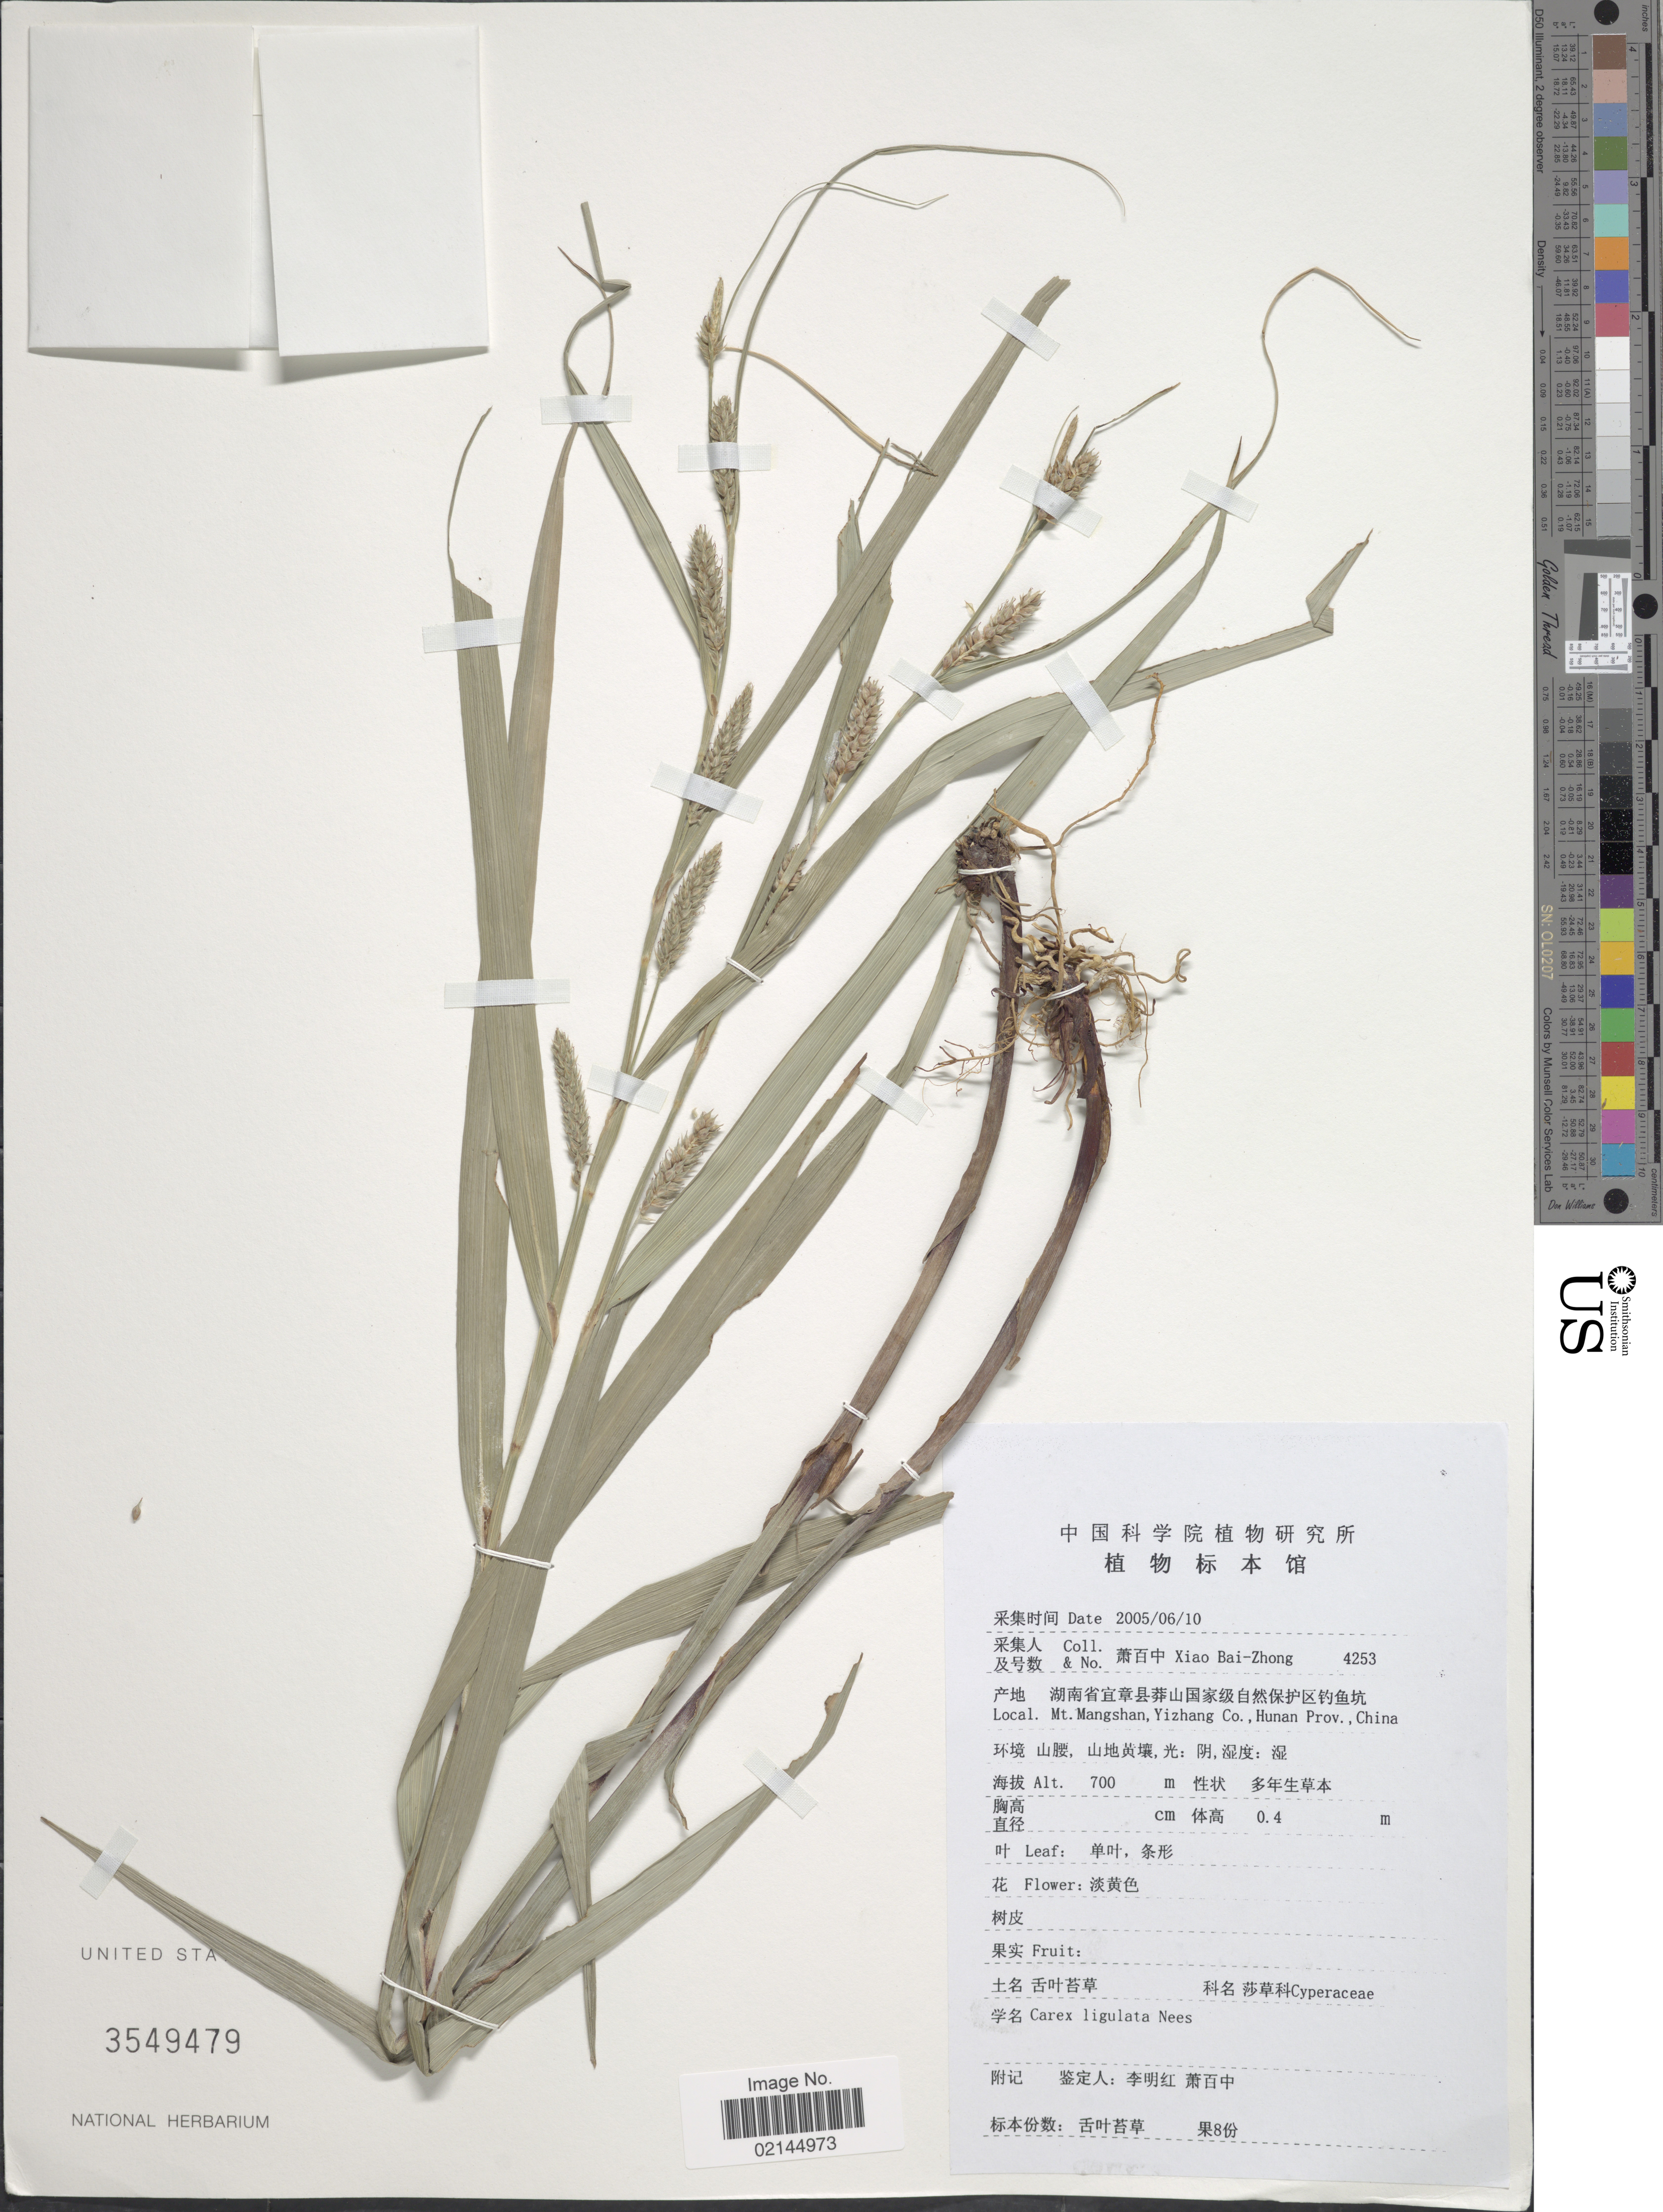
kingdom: Plantae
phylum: Tracheophyta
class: Liliopsida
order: Poales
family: Cyperaceae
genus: Carex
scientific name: Carex ligulata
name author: Nees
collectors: B. Z. Xiao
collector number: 4253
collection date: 2005-06-10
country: China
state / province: Hunan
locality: Mt. Mangshan, Yizhang Co.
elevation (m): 700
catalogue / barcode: US 3549479